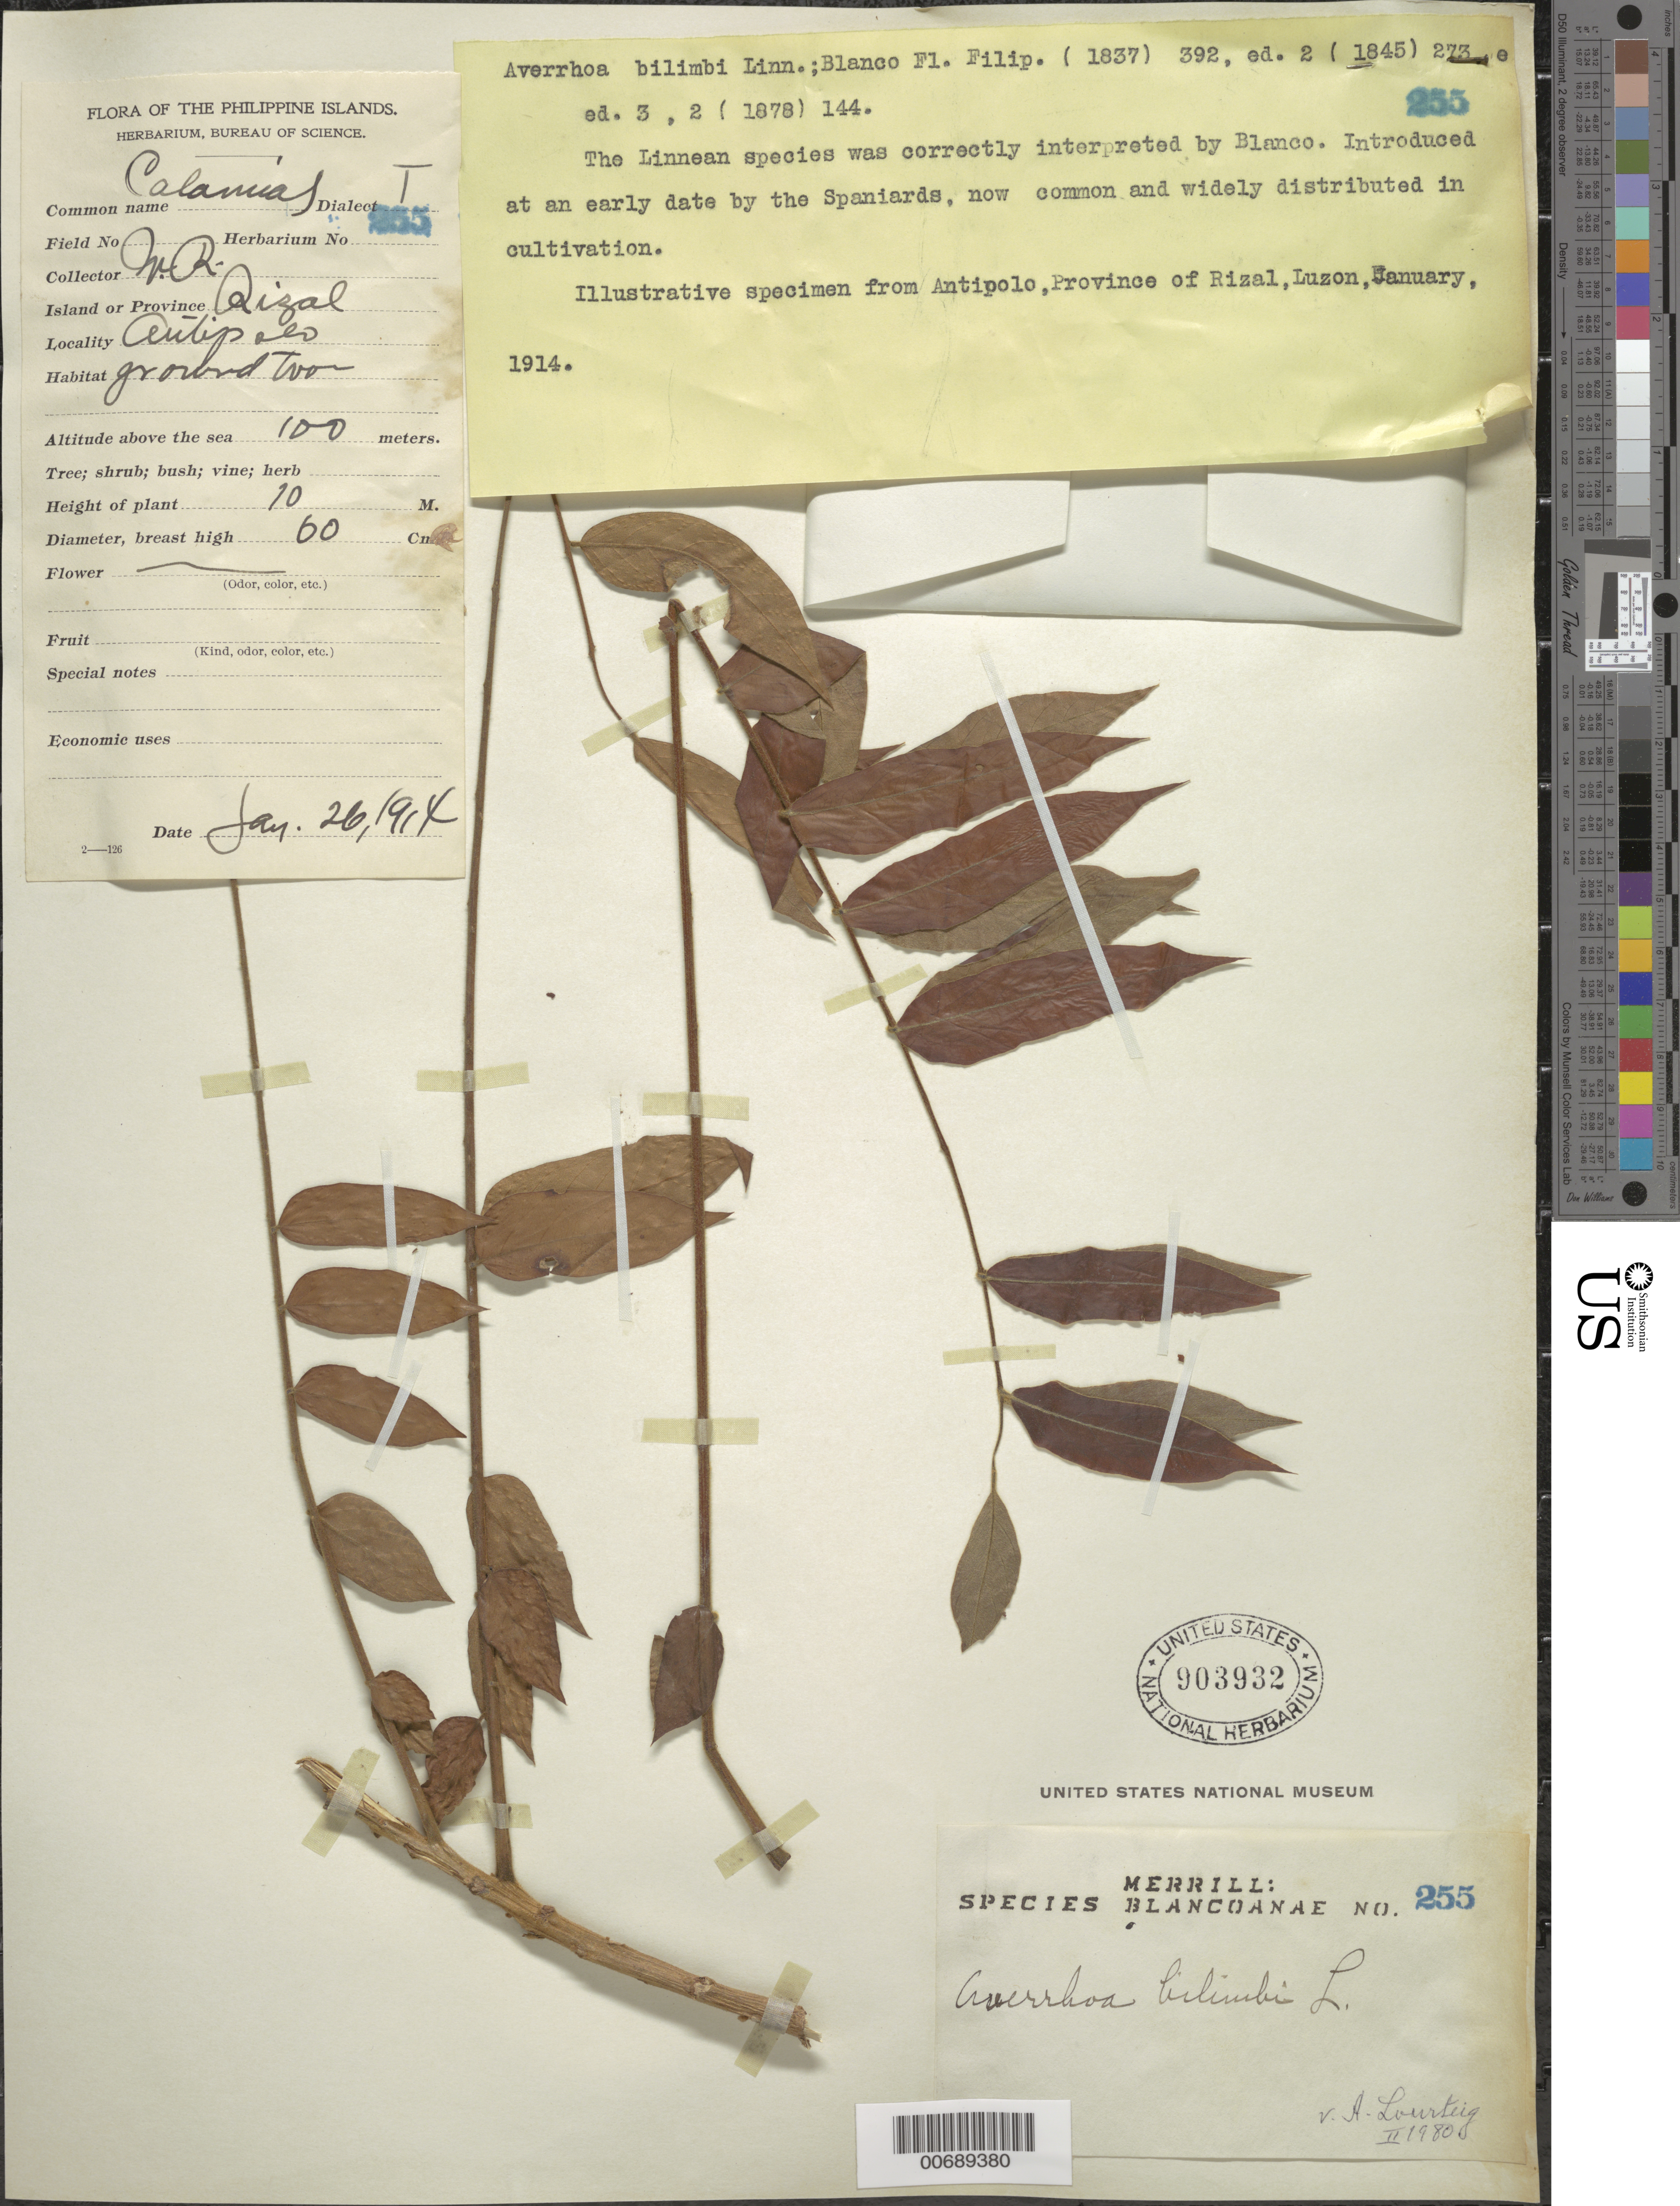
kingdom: Plantae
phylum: Tracheophyta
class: Magnoliopsida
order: Oxalidales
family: Oxalidaceae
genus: Averrhoa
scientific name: Averrhoa bilimbi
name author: L.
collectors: M. Ramos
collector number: Sp. Blancoan. 0255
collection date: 1914-01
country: Philippines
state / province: Calabarzon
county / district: Rizal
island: Luzon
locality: Antipolo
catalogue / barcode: US 903932